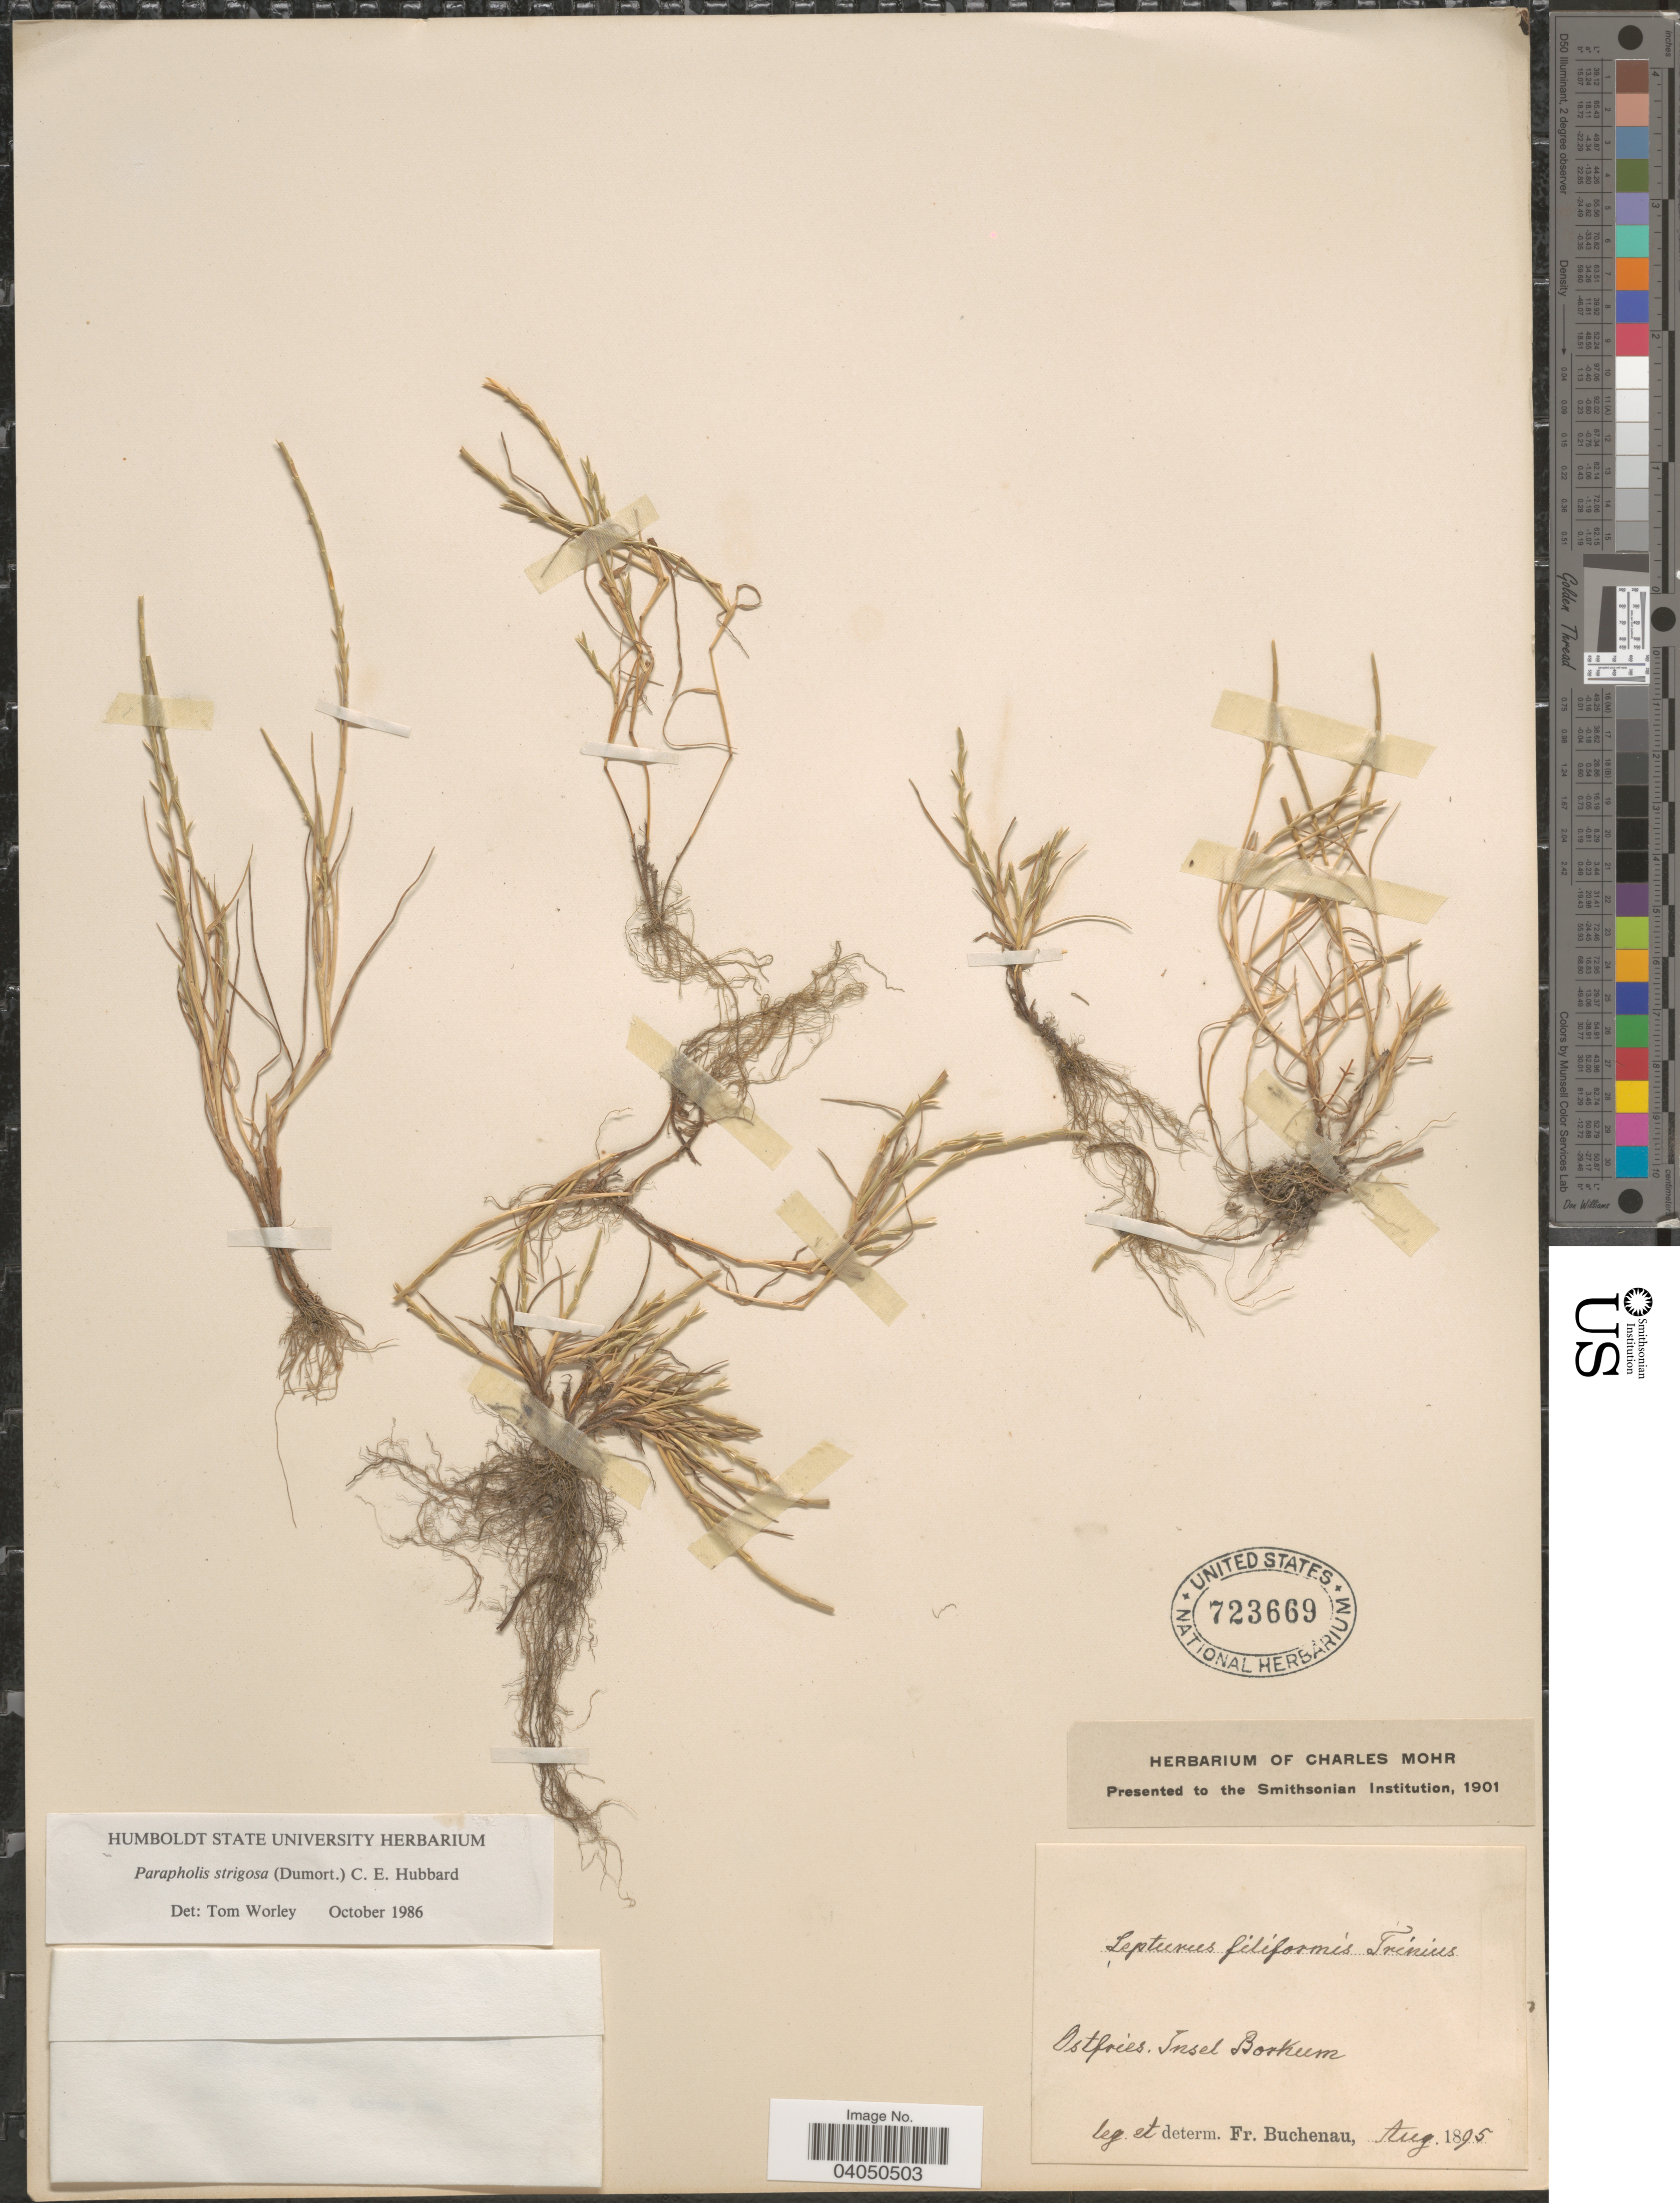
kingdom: Plantae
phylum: Tracheophyta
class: Liliopsida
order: Poales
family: Poaceae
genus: Parapholis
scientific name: Parapholis strigosa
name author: (Dumort.) C.E. Hubb.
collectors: F. Buchenau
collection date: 1895-08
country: Germany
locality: Ostfries. Insel Borkum.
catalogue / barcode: US 723669